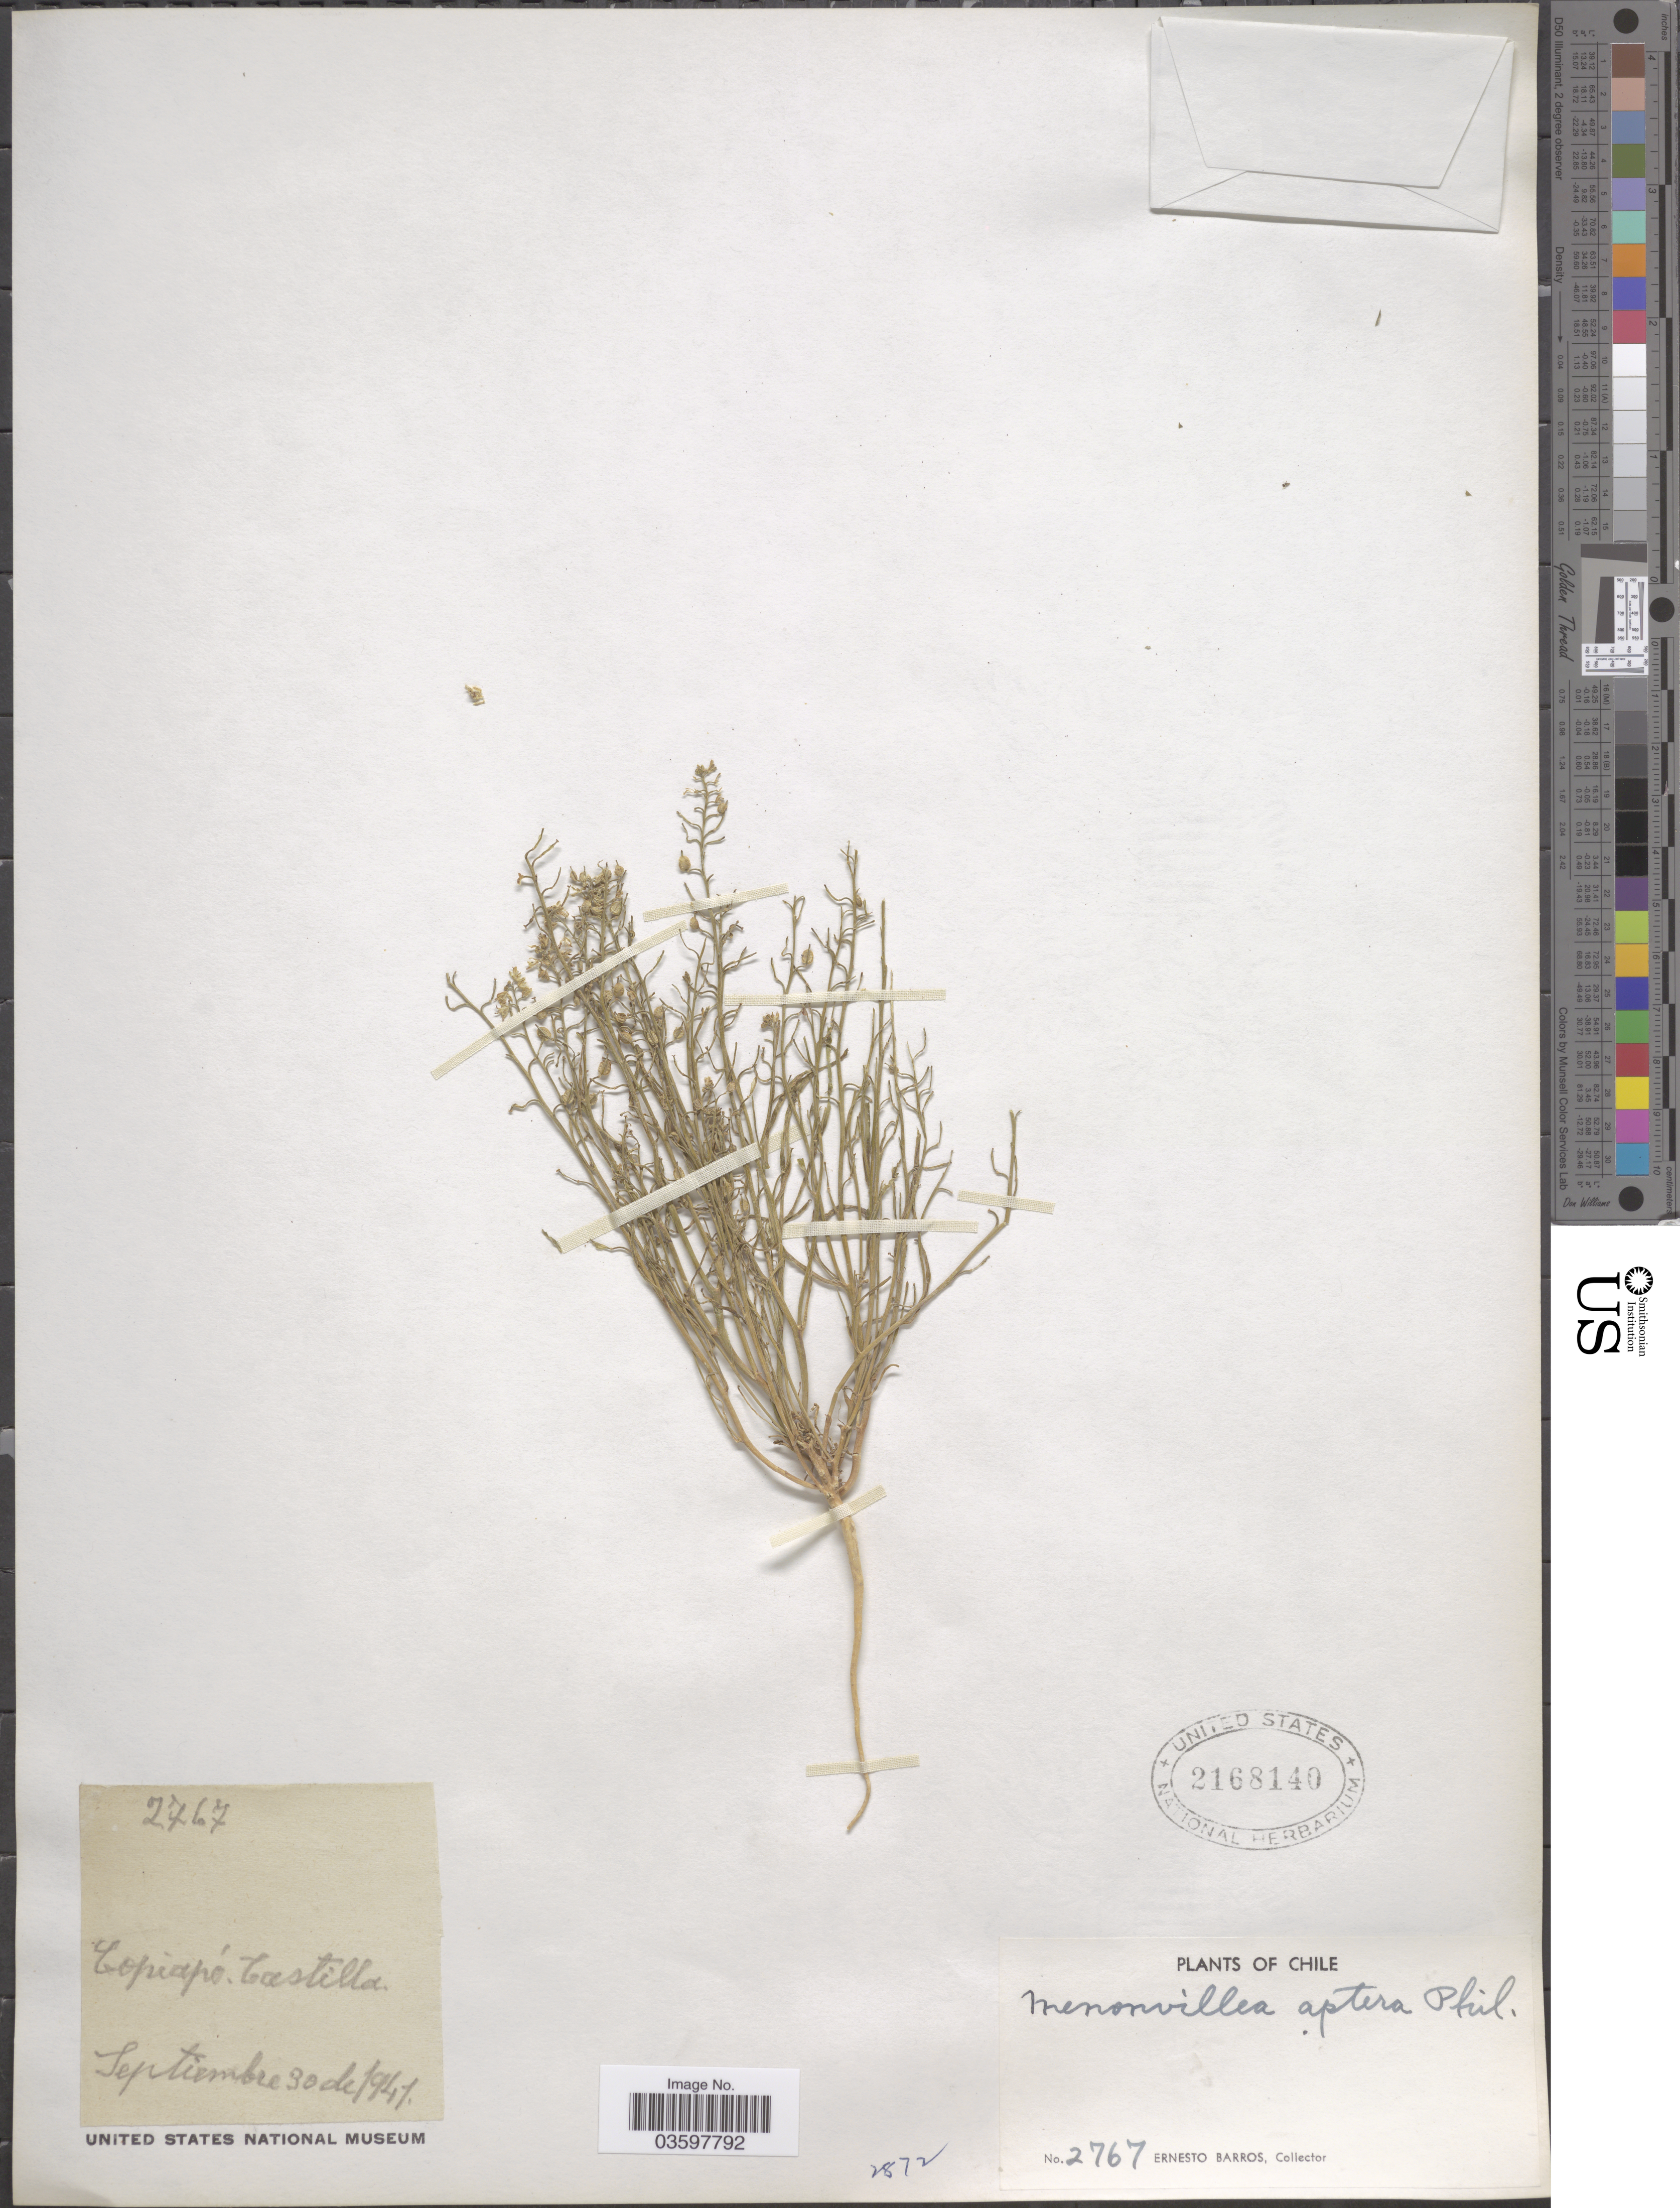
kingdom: Plantae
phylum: Tracheophyta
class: Magnoliopsida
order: Brassicales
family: Brassicaceae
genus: Menonvillea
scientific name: Menonvillea aptera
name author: Phil.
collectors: E. Barros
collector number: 2767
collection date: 1941-09-30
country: Chile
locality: Copiapó. Castilla.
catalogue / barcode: US 2168140